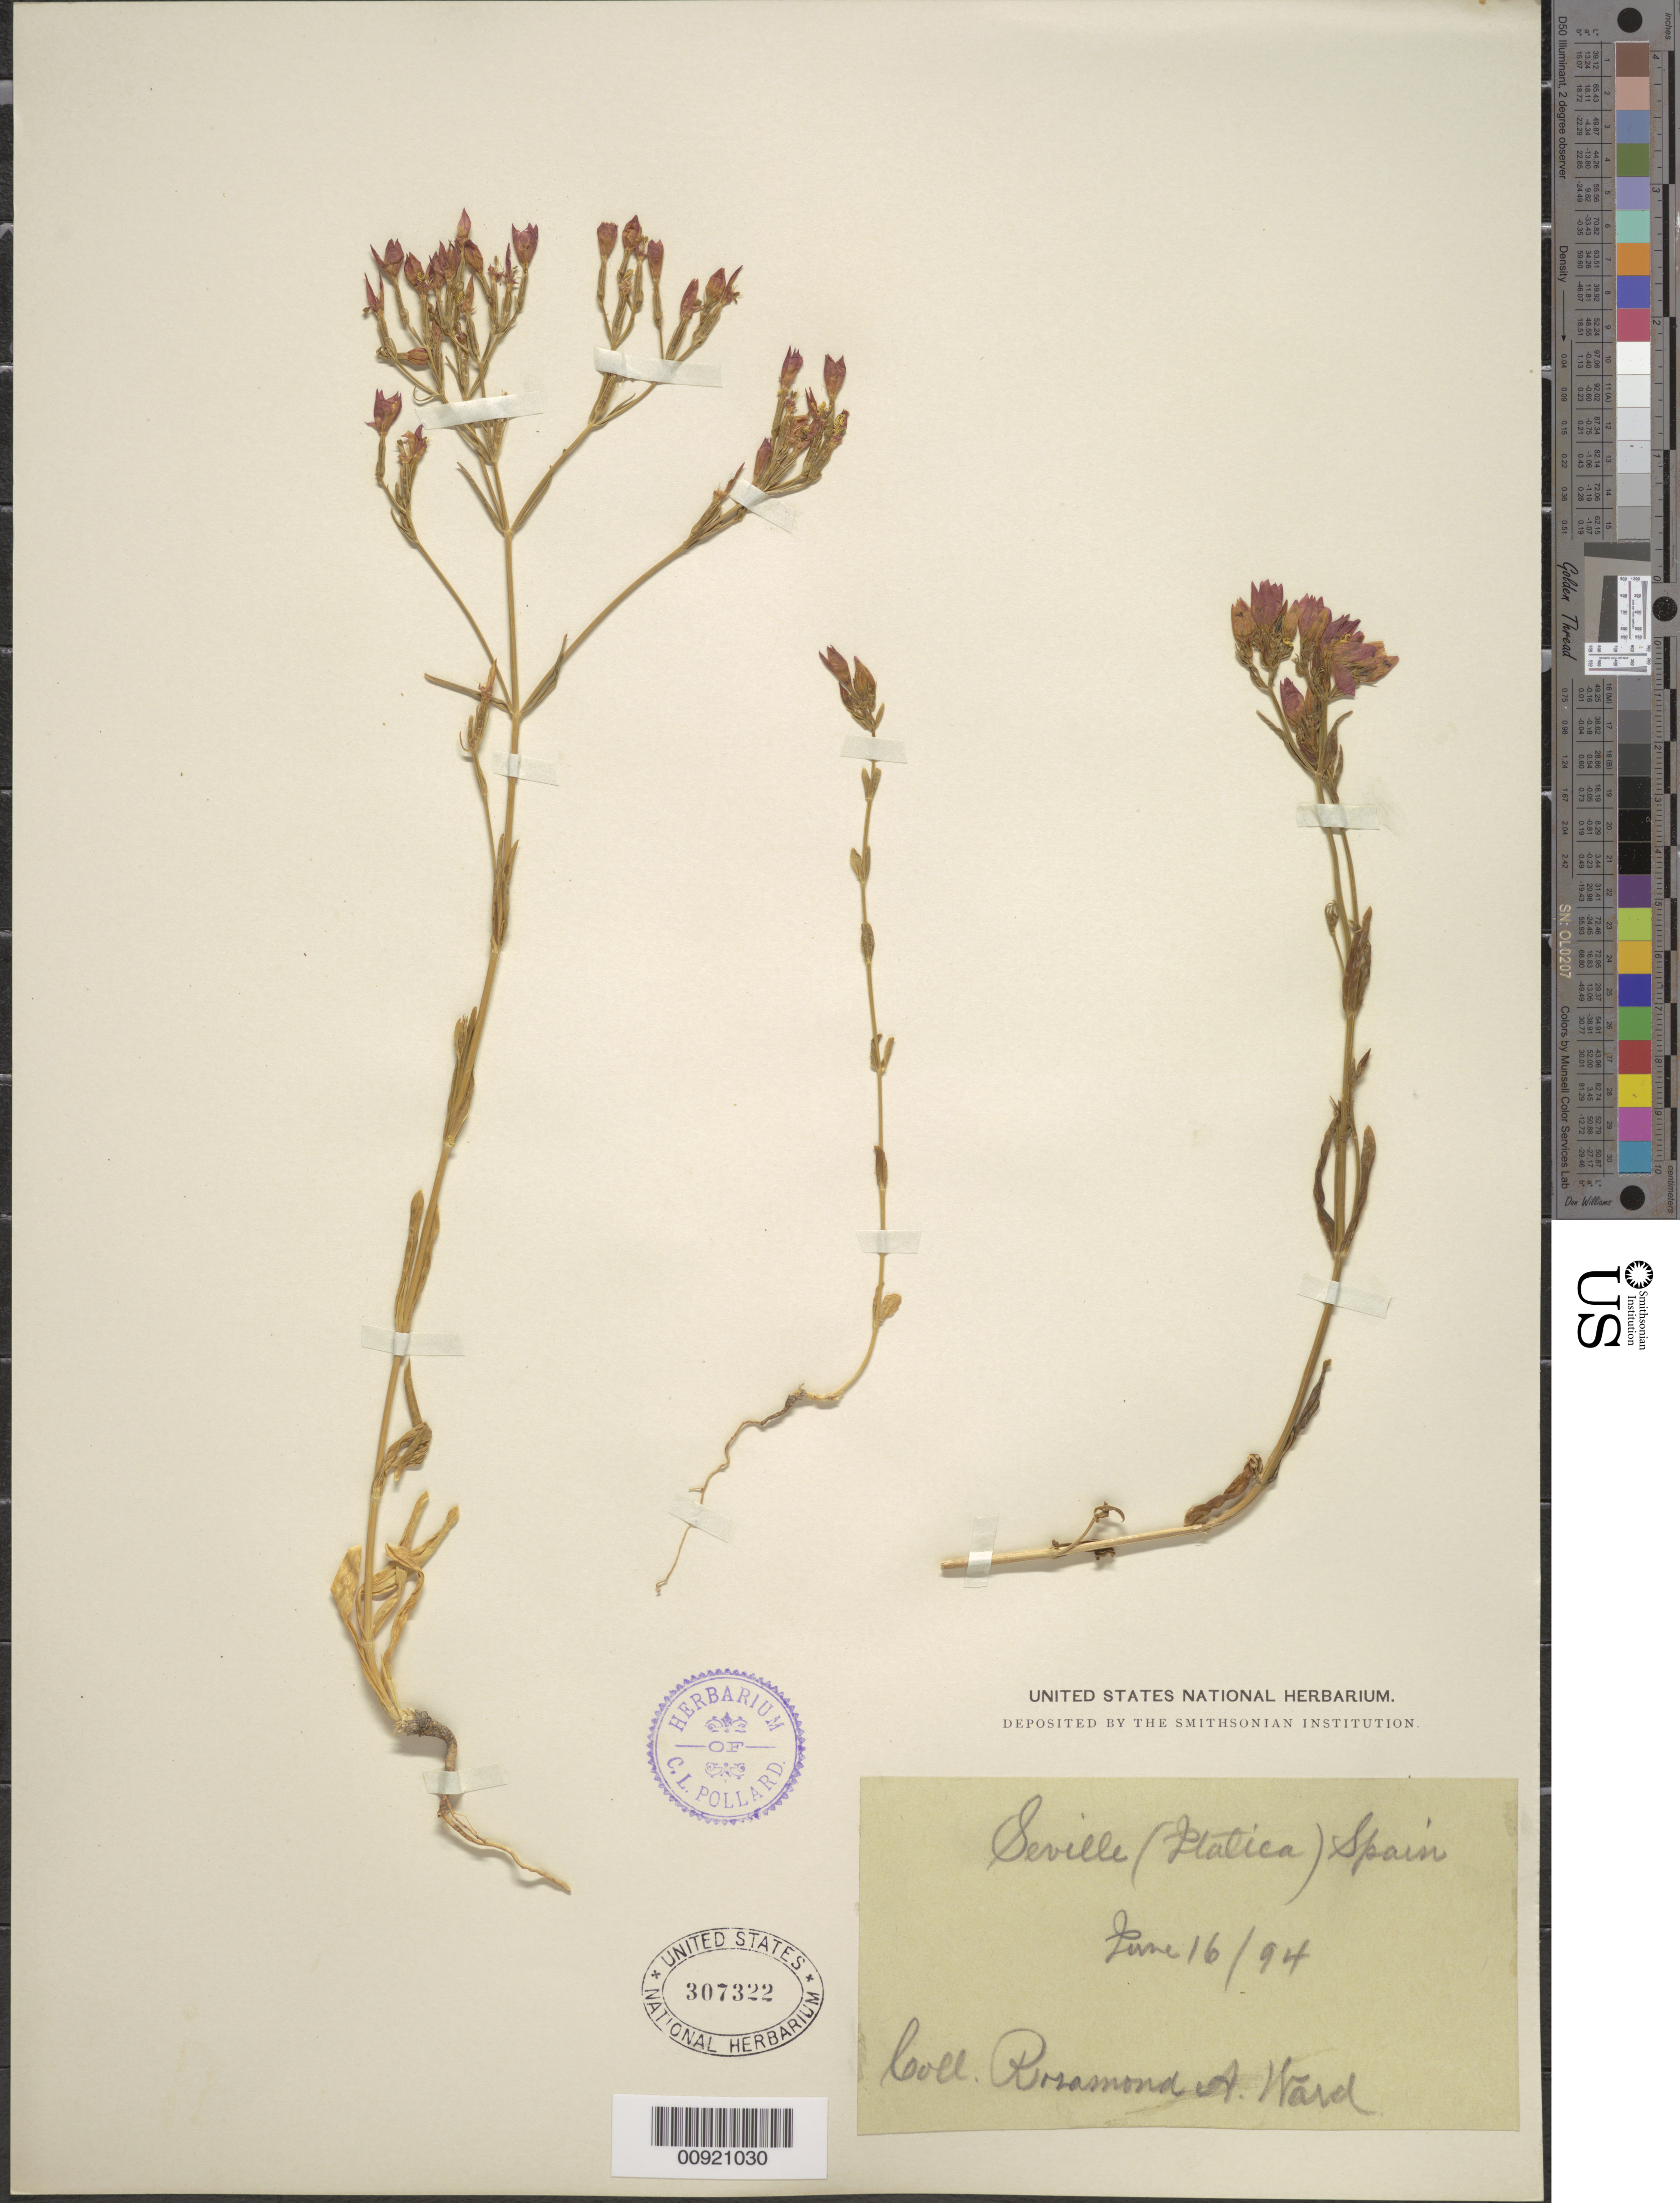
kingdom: Plantae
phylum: Tracheophyta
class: Magnoliopsida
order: Gentianales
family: Gentianaceae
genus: Erythraea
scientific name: Erythraea centaurium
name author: (L.) Borkh.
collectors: R. Ward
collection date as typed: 16 Jun 1894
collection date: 1894-06-16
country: Spain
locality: Seville (Platica)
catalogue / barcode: US 307322